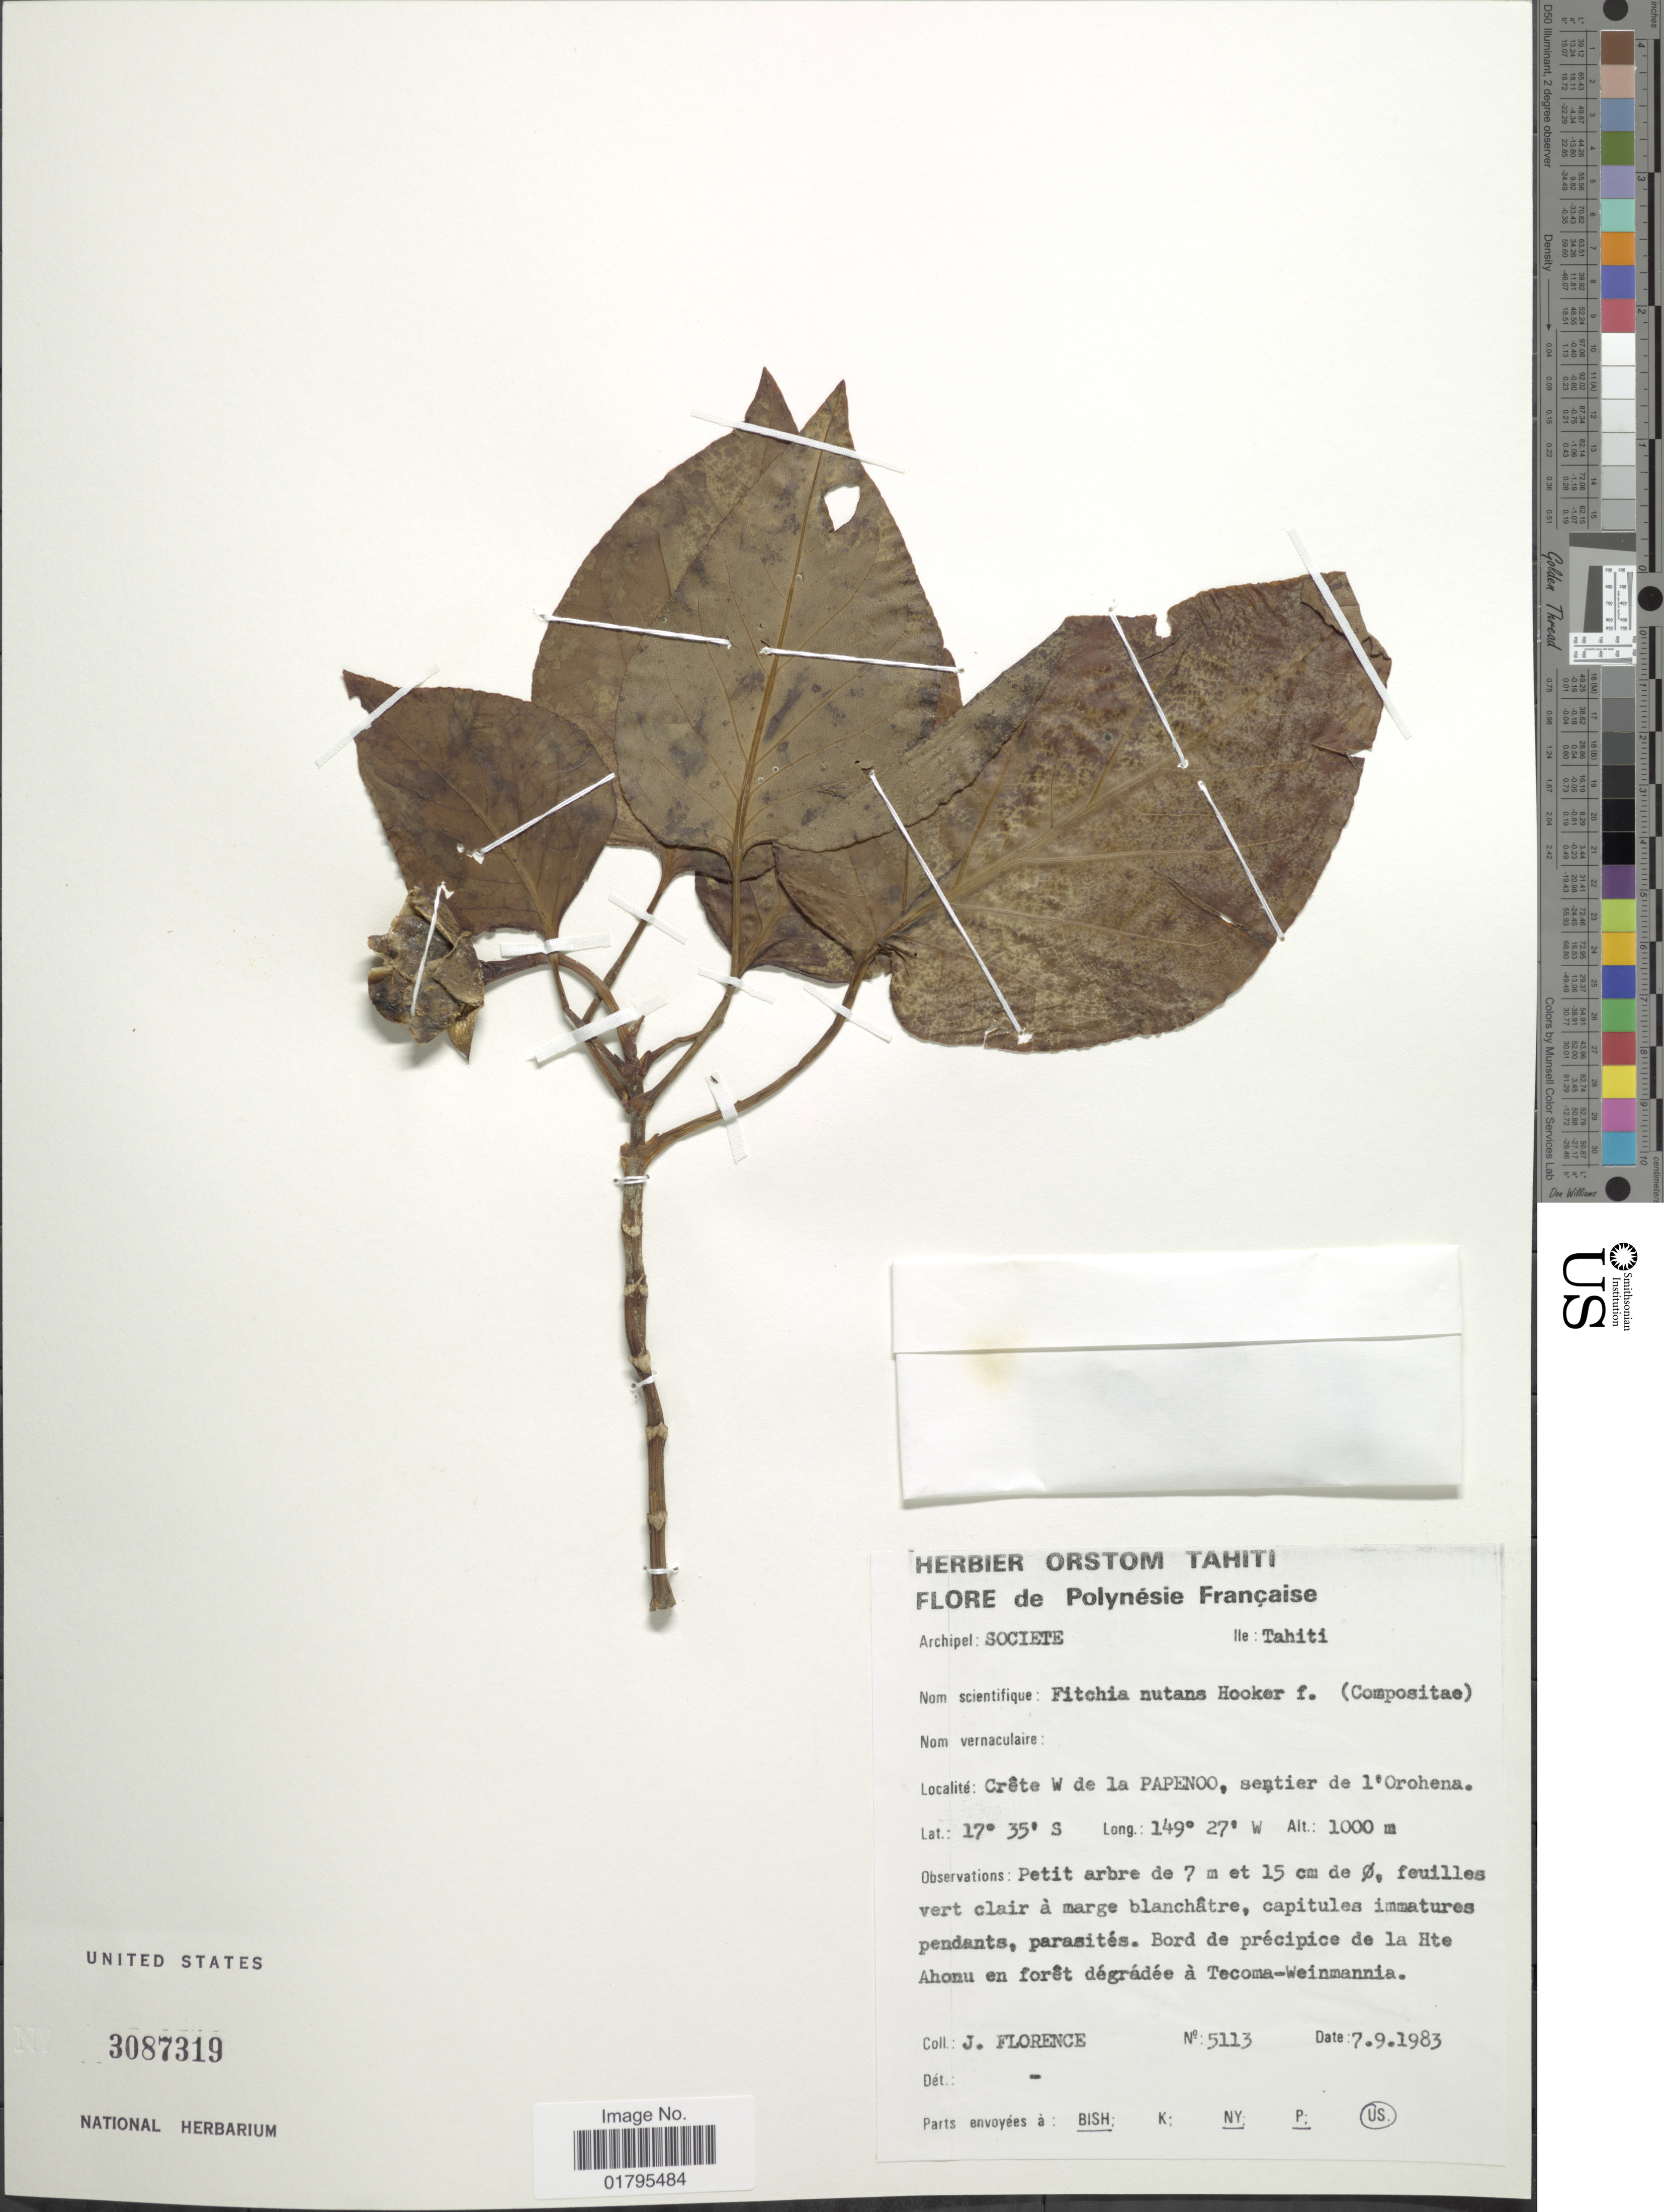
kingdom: Plantae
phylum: Tracheophyta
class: Magnoliopsida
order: Asterales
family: Asteraceae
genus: Fitchia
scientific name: Fitchia nutans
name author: Hook. f.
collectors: J. Florence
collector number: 5113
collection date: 1983-09-07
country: French Polynesia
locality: Archipel: Societe, Ile: Tahiti, Crate W de la Papenoo, sentier de l'Orohena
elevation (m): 1000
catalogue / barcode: US 3087319